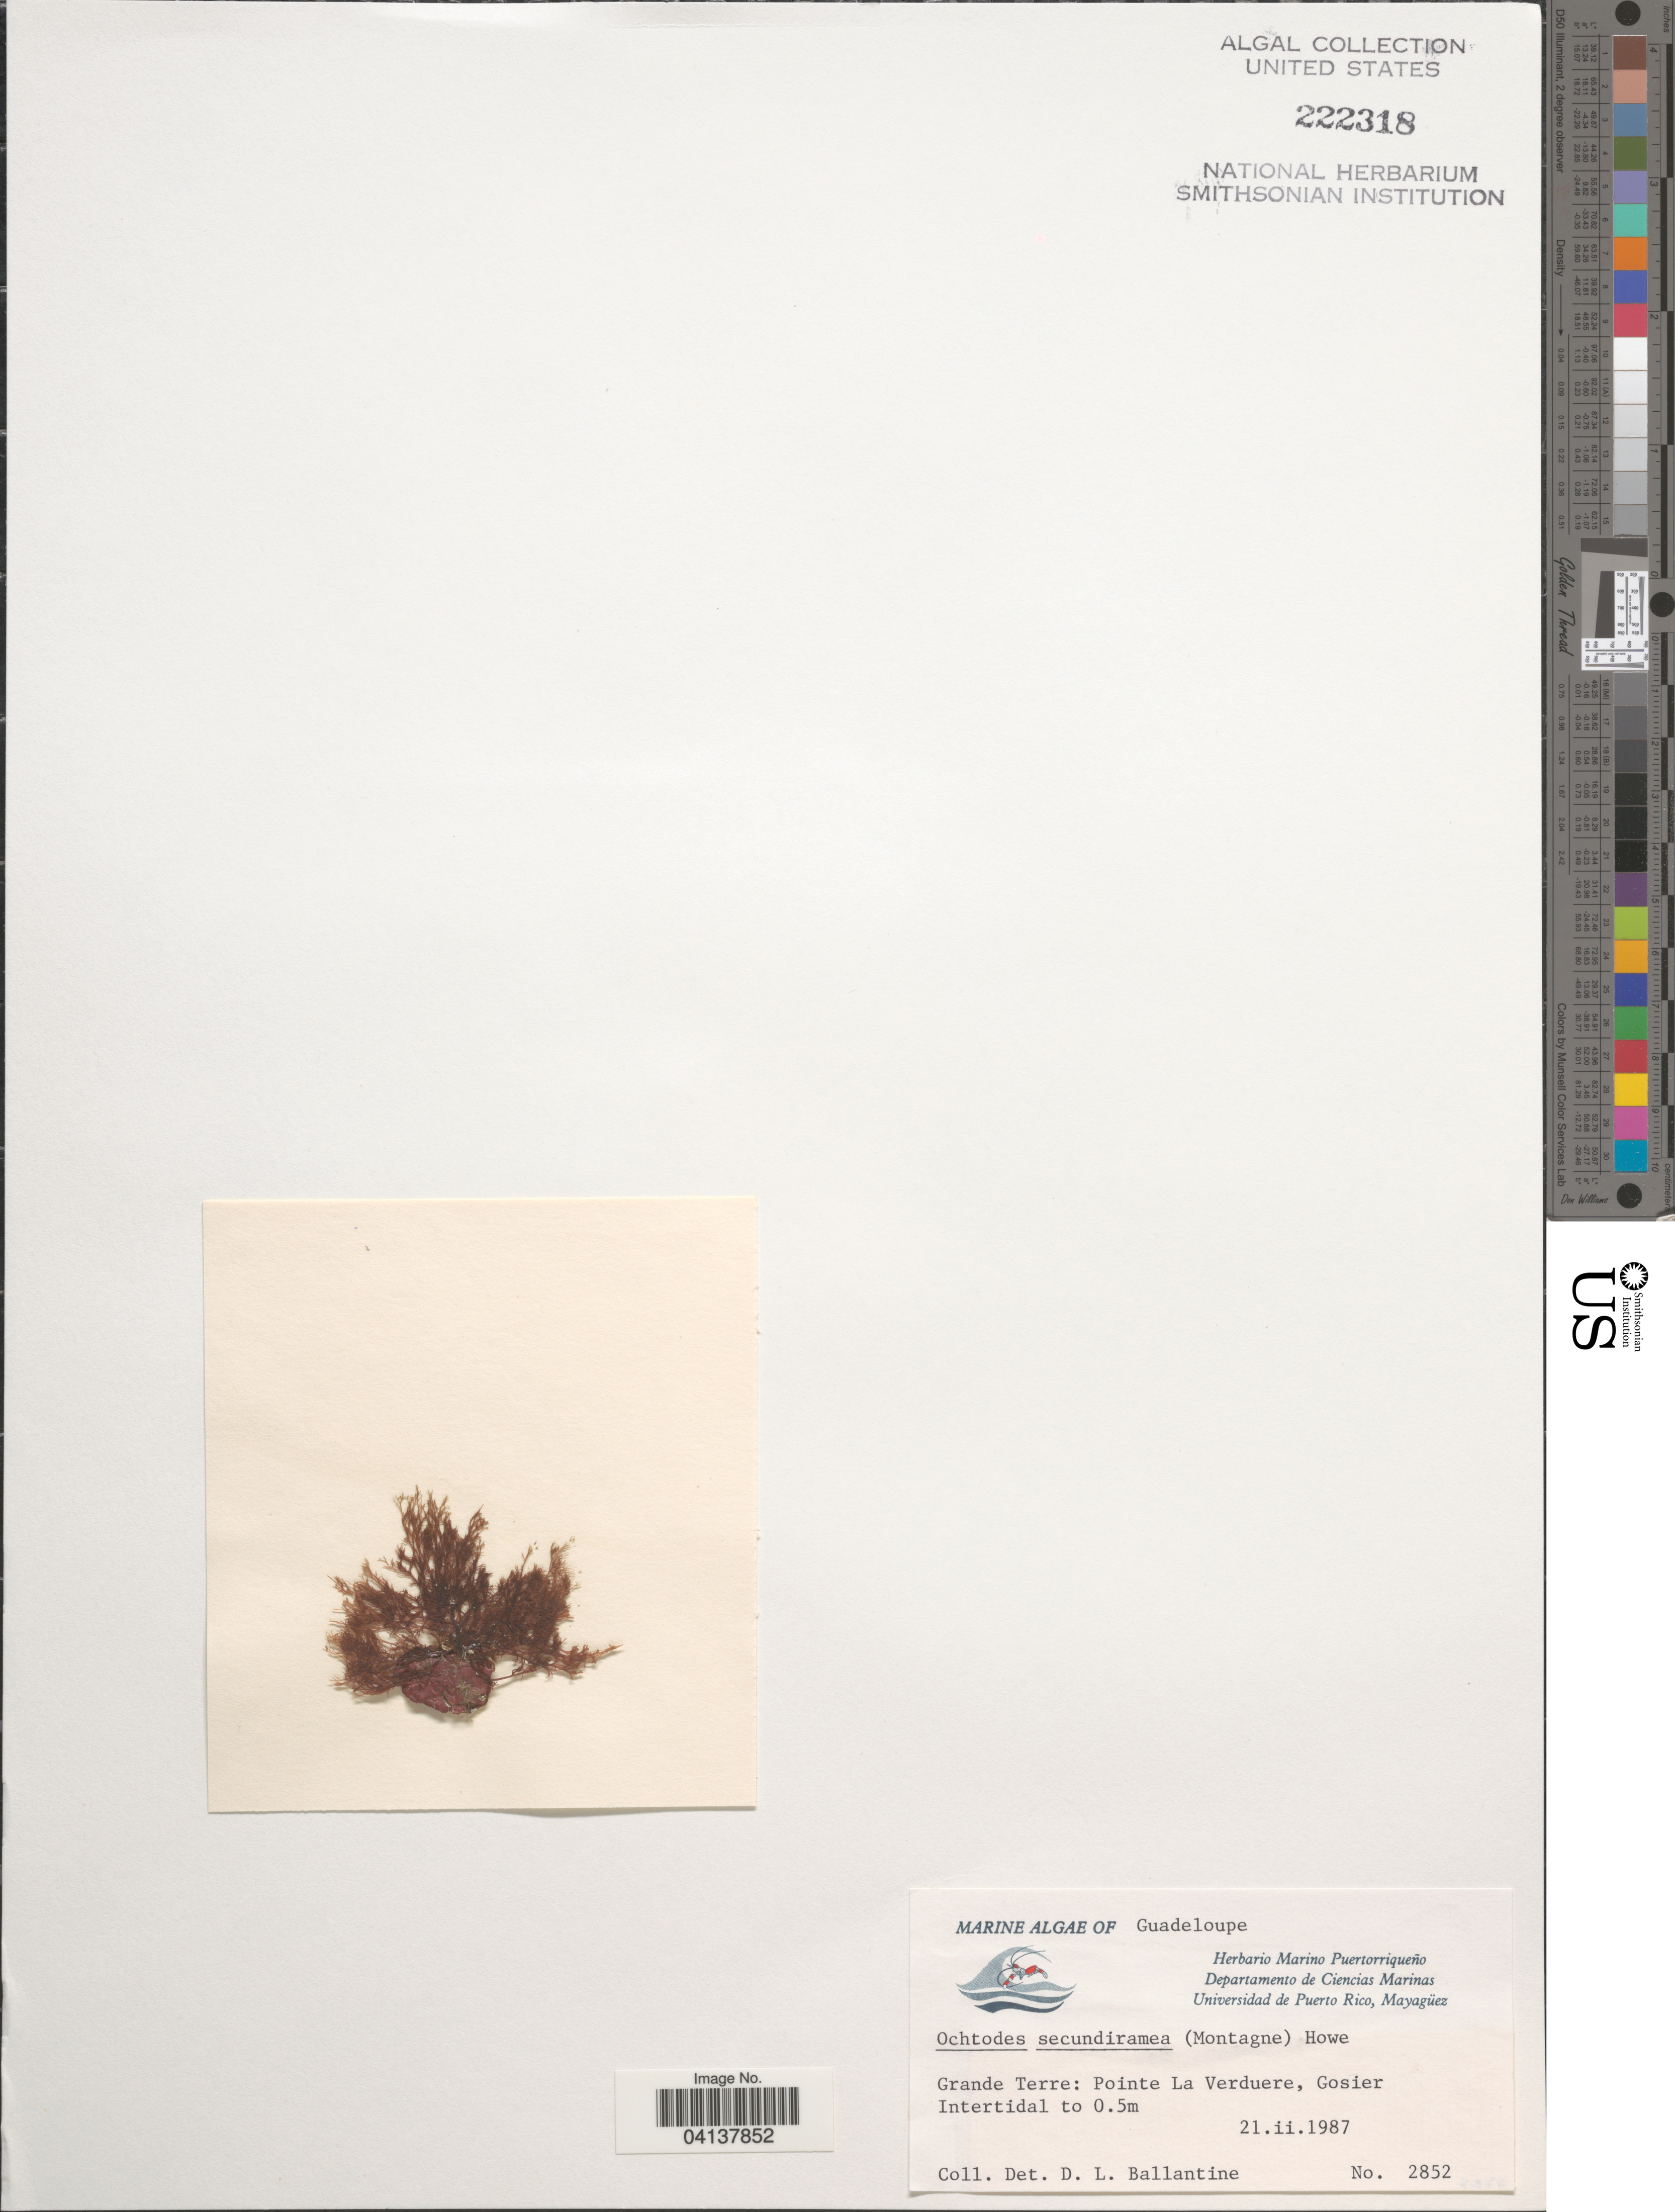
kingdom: Plantae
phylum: Rhodophyta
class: Florideophyceae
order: Gigartinales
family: Rhizophyllidaceae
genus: Ochtodes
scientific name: Ochtodes secundiramea, ined.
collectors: D.L. Ballantine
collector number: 2852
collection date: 1987-02-21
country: Guadeloupe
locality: Grande Terre: Pointe La Verduere, Gosier.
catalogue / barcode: US 222318